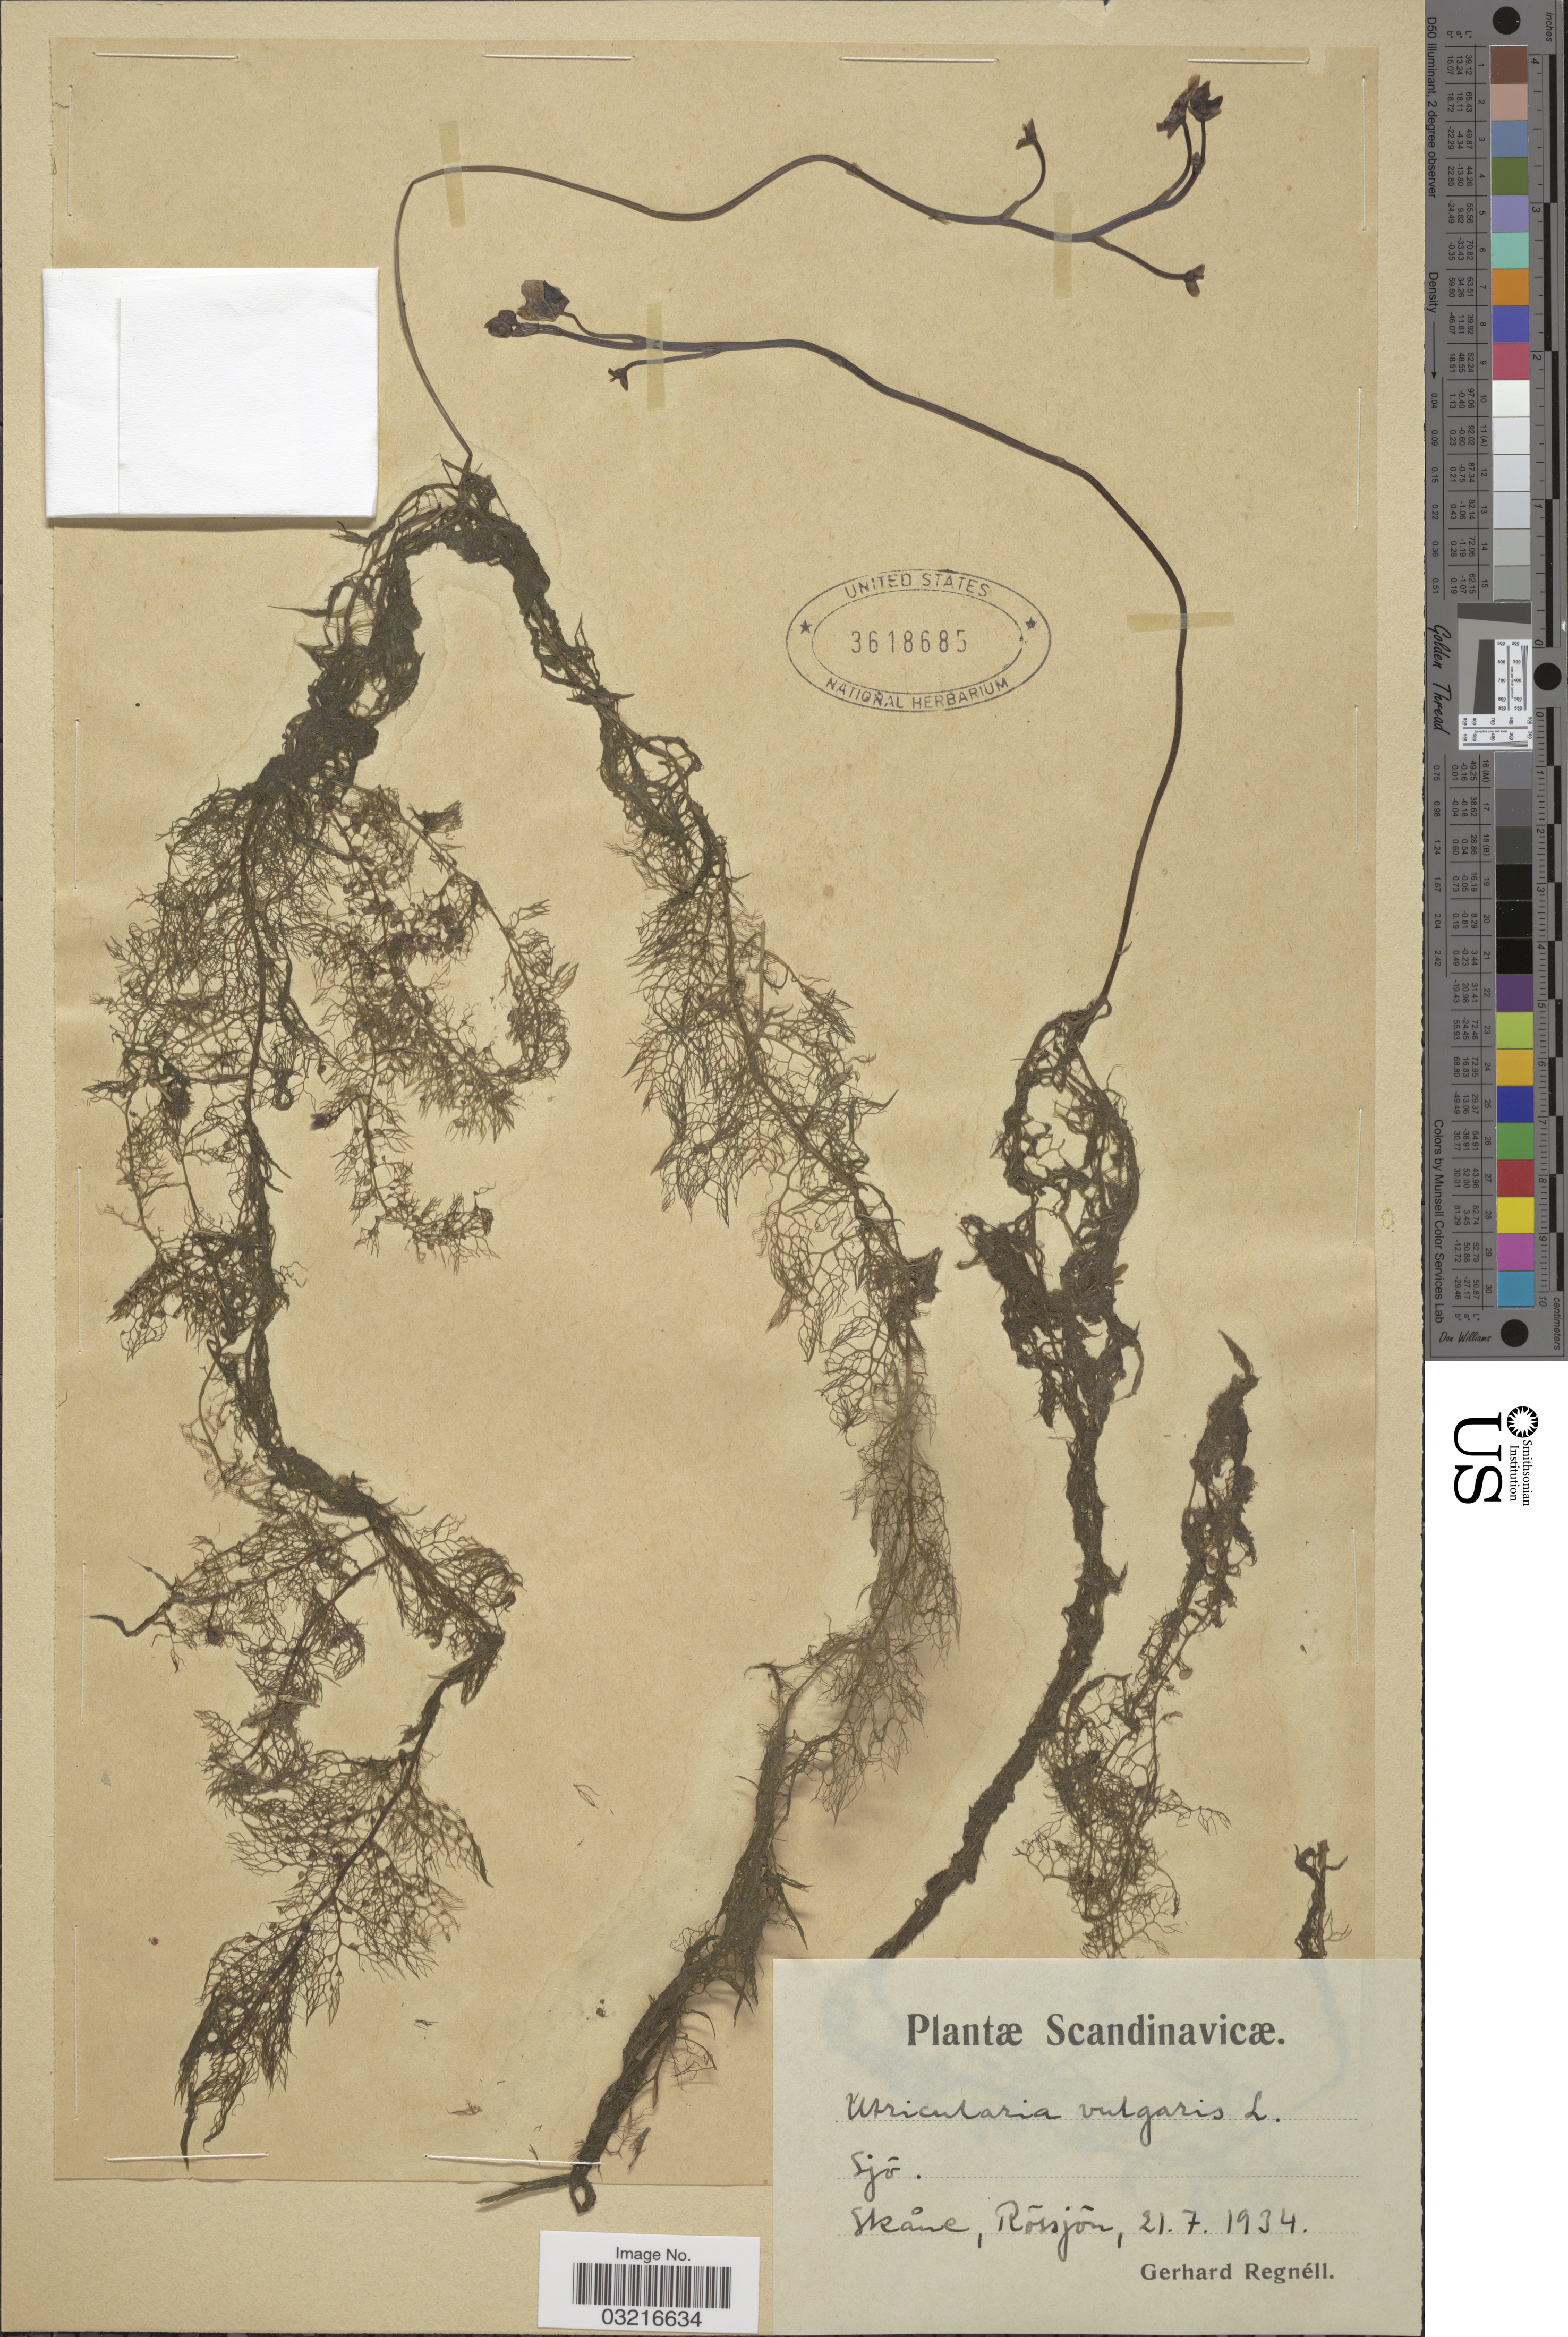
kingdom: Plantae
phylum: Tracheophyta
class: Magnoliopsida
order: Lamiales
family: Lentibulariaceae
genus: Utricularia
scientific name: Utricularia vulgaris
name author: L.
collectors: G. Regnéll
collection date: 1934-07-21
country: Sweden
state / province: Skåne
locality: Scandinavicæ, Rõssjõn.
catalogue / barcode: US 3618685